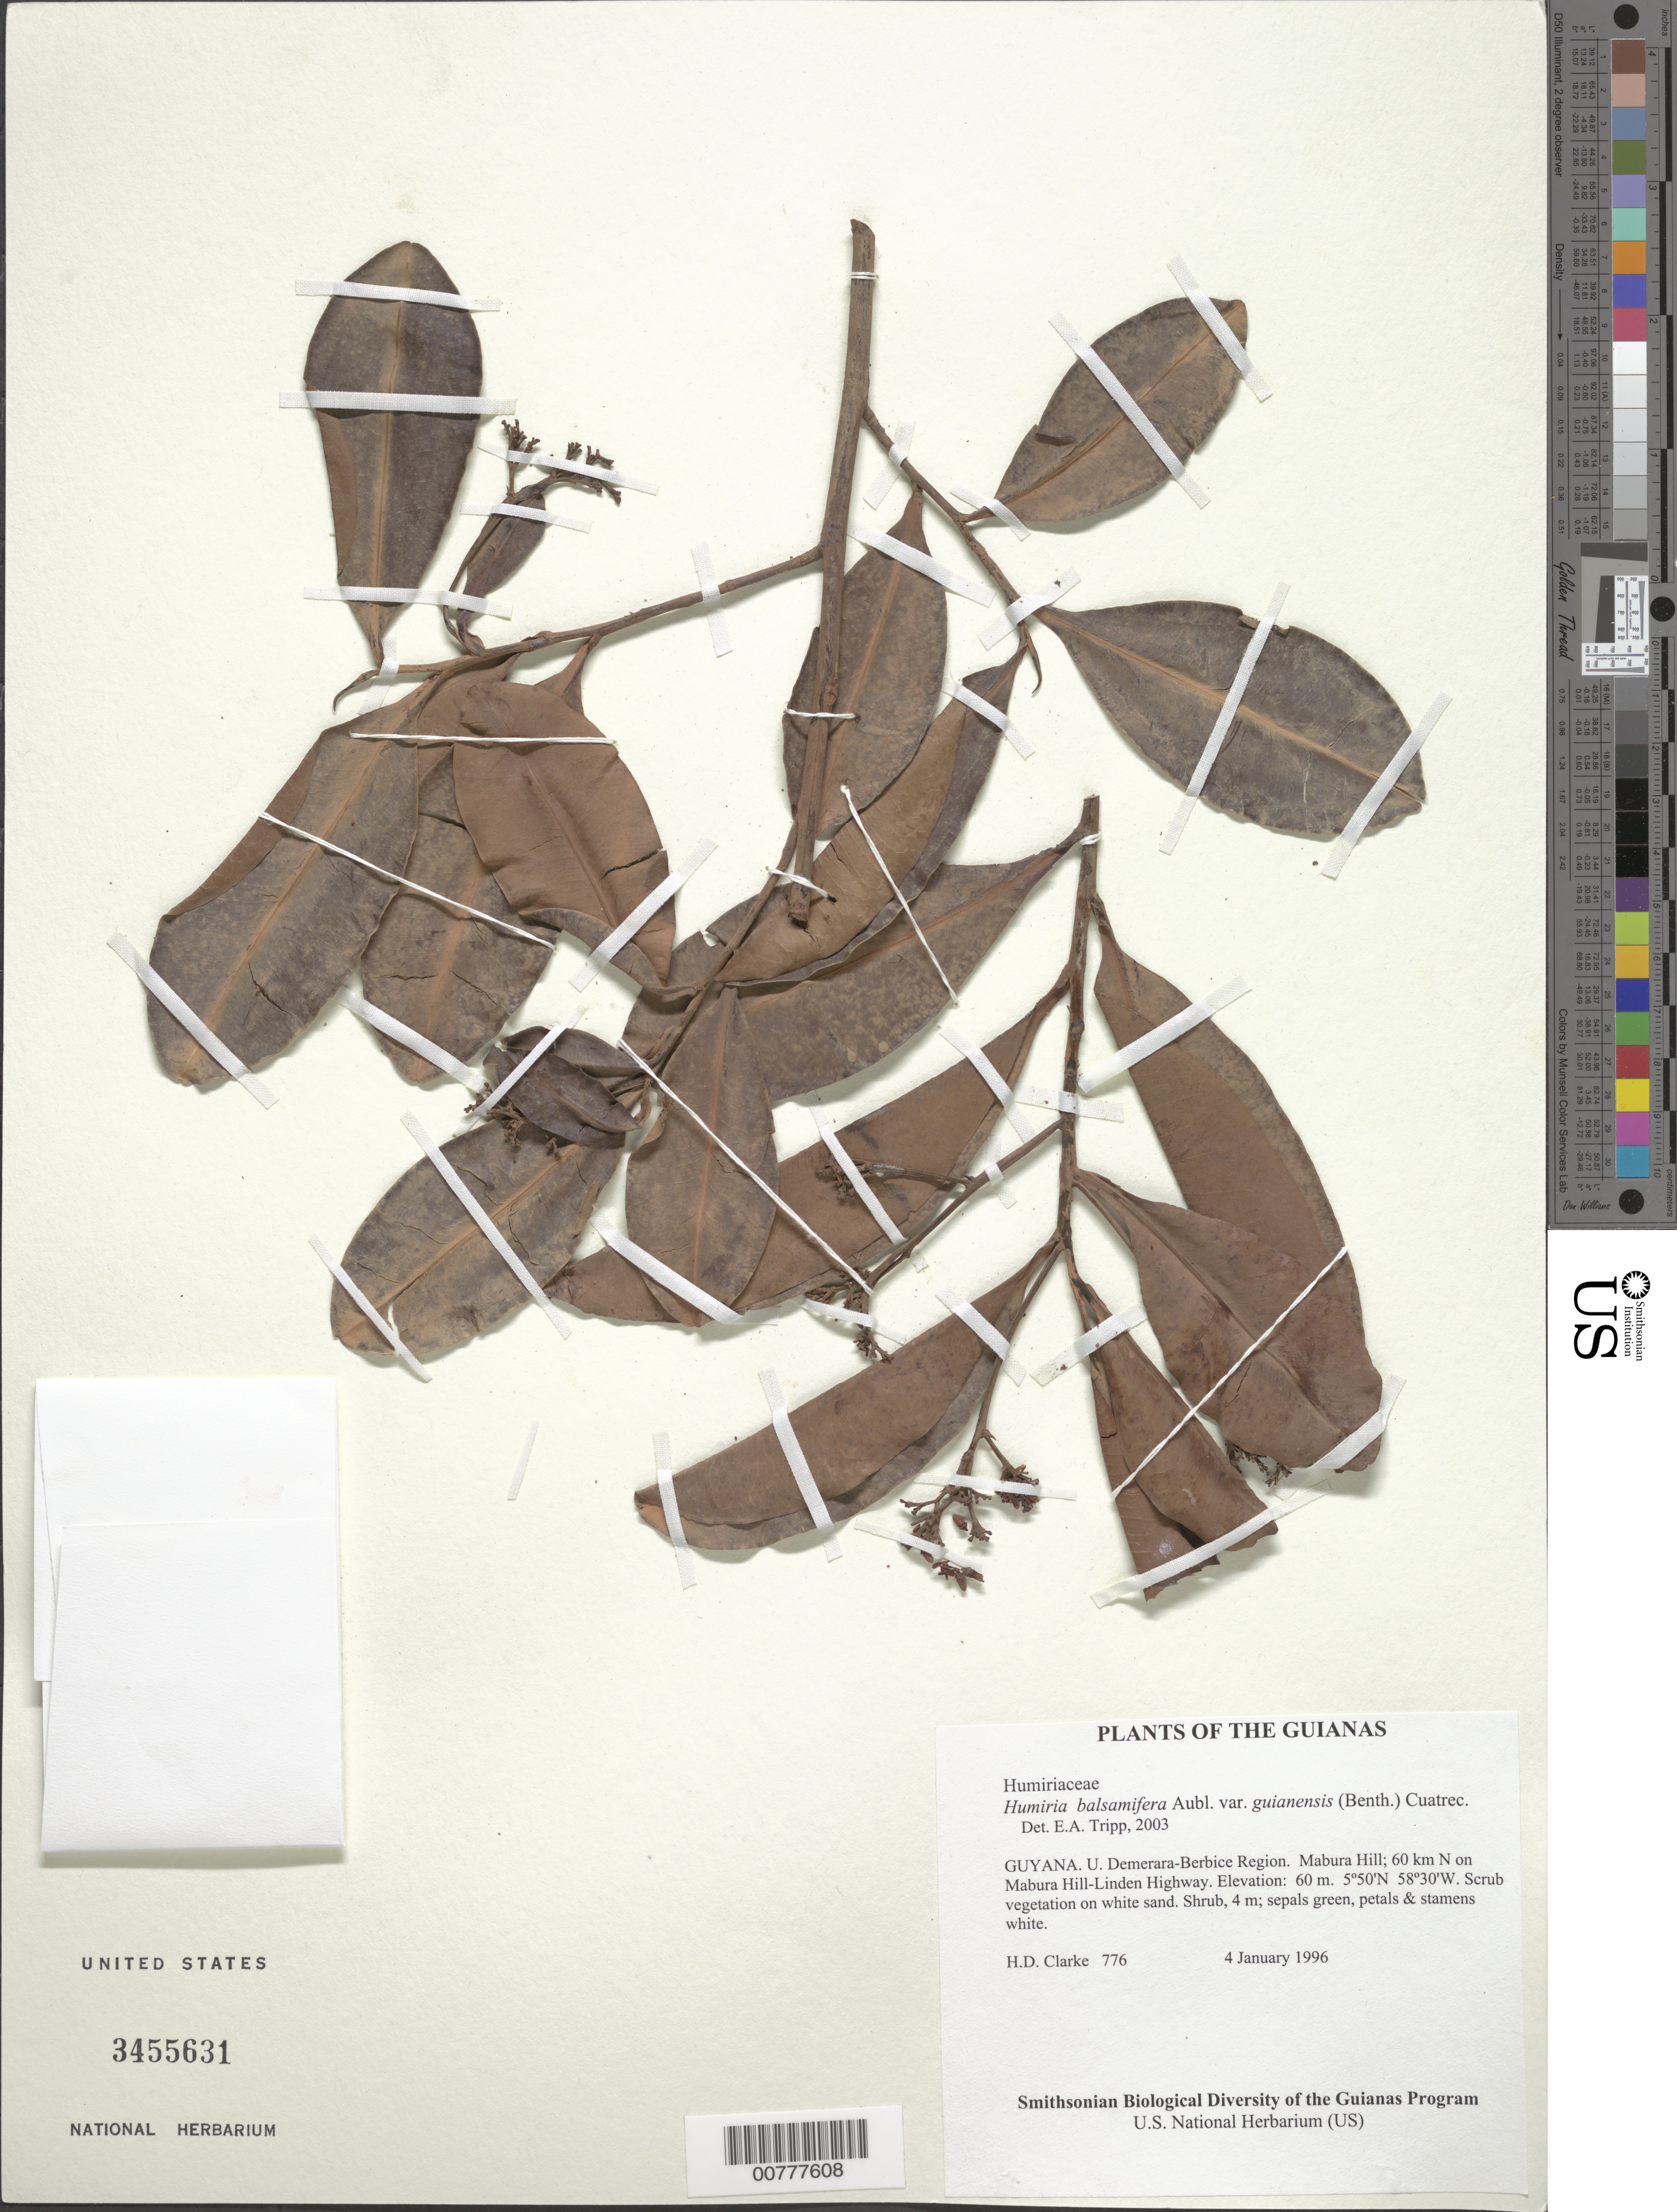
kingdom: Plantae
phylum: Tracheophyta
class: Magnoliopsida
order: Malpighiales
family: Humiriaceae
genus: Humiria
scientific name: Humiria balsamifera var. guianensis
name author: (Benth.) Cuatrec.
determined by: Tripp, Erin A.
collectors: H. D. Clarke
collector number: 776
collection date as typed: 4 January 1996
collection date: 1996-01-04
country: Guyana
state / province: U. Demerara-Berbice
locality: Mabura Hill; 60 km N on Mabura Hill-Linden Highway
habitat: Scrub vegetation on white sand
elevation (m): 60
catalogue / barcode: US 3455631